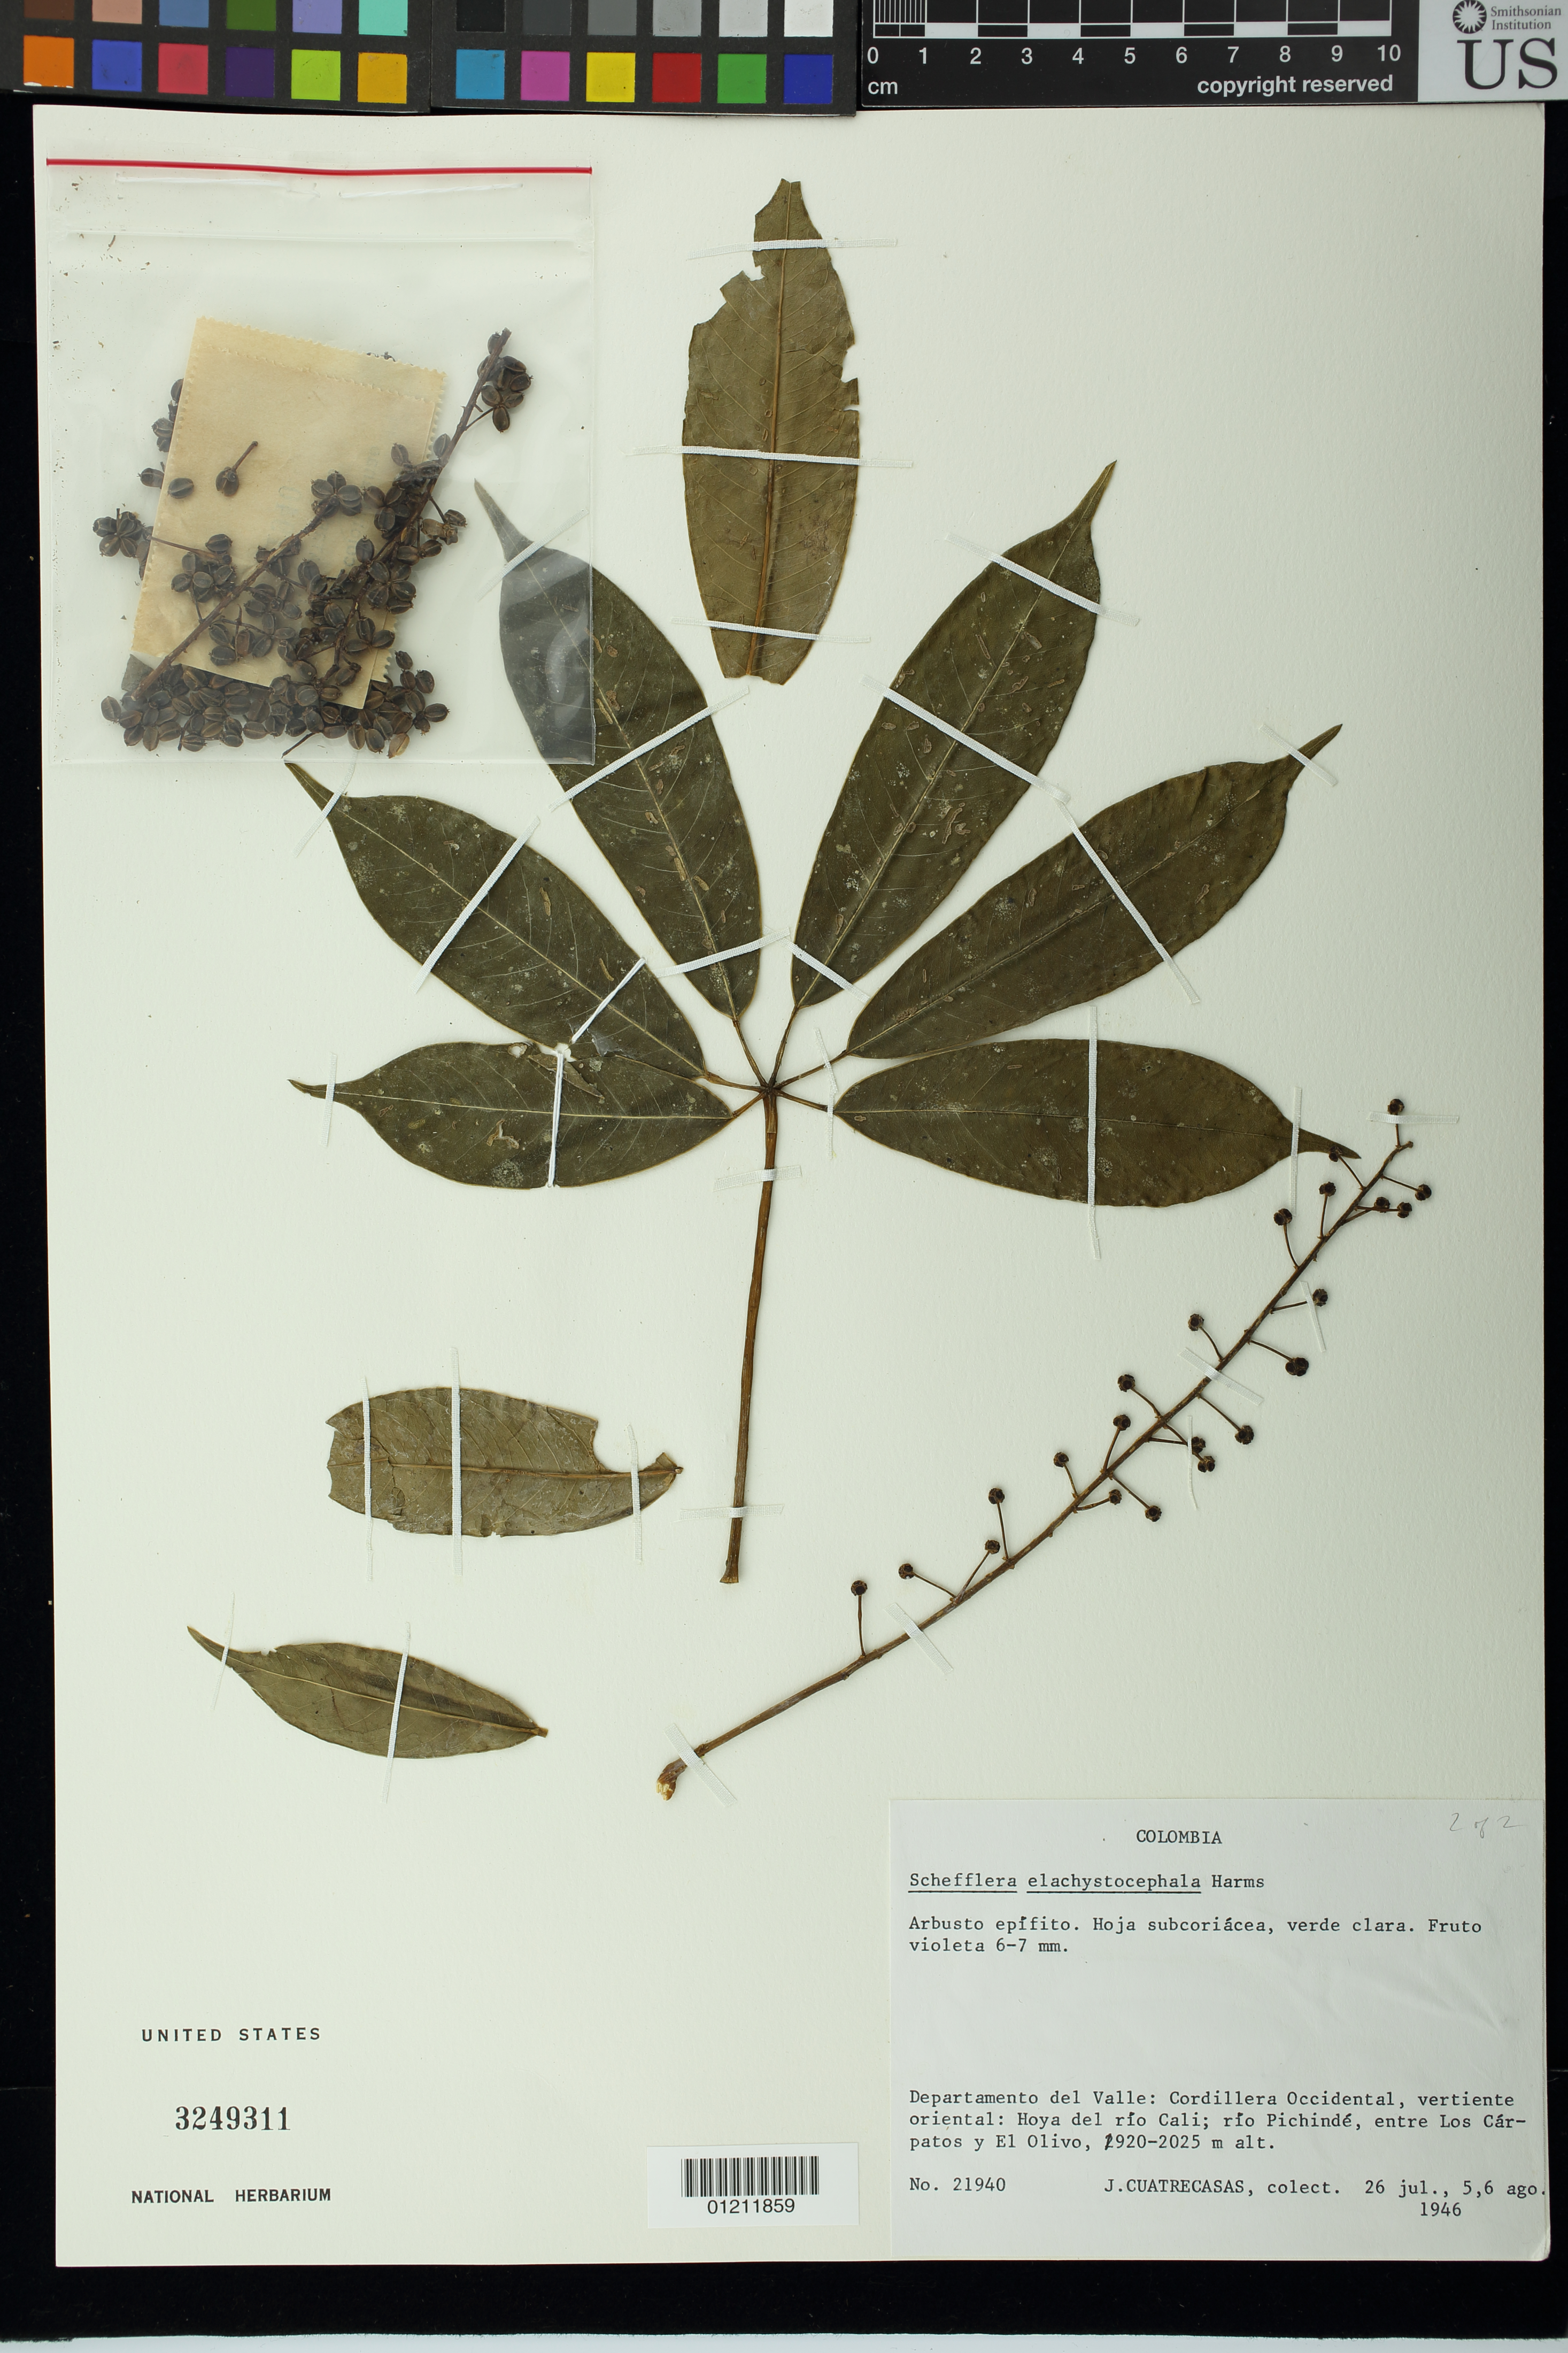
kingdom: Plantae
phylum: Tracheophyta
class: Magnoliopsida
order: Apiales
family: Araliaceae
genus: Schefflera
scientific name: Schefflera elachistocephala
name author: Harms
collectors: J. Cuatrecasas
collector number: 21940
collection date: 1946-07-26/1946-08-06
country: Colombia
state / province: Valle del Cauca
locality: Departamento del Valle: Cordillera Occidental, vertiente oriental: Hoya del río Cali; río Pichindé, entre Los Cárpatos y El Olivo.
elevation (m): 1920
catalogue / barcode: US 3249311